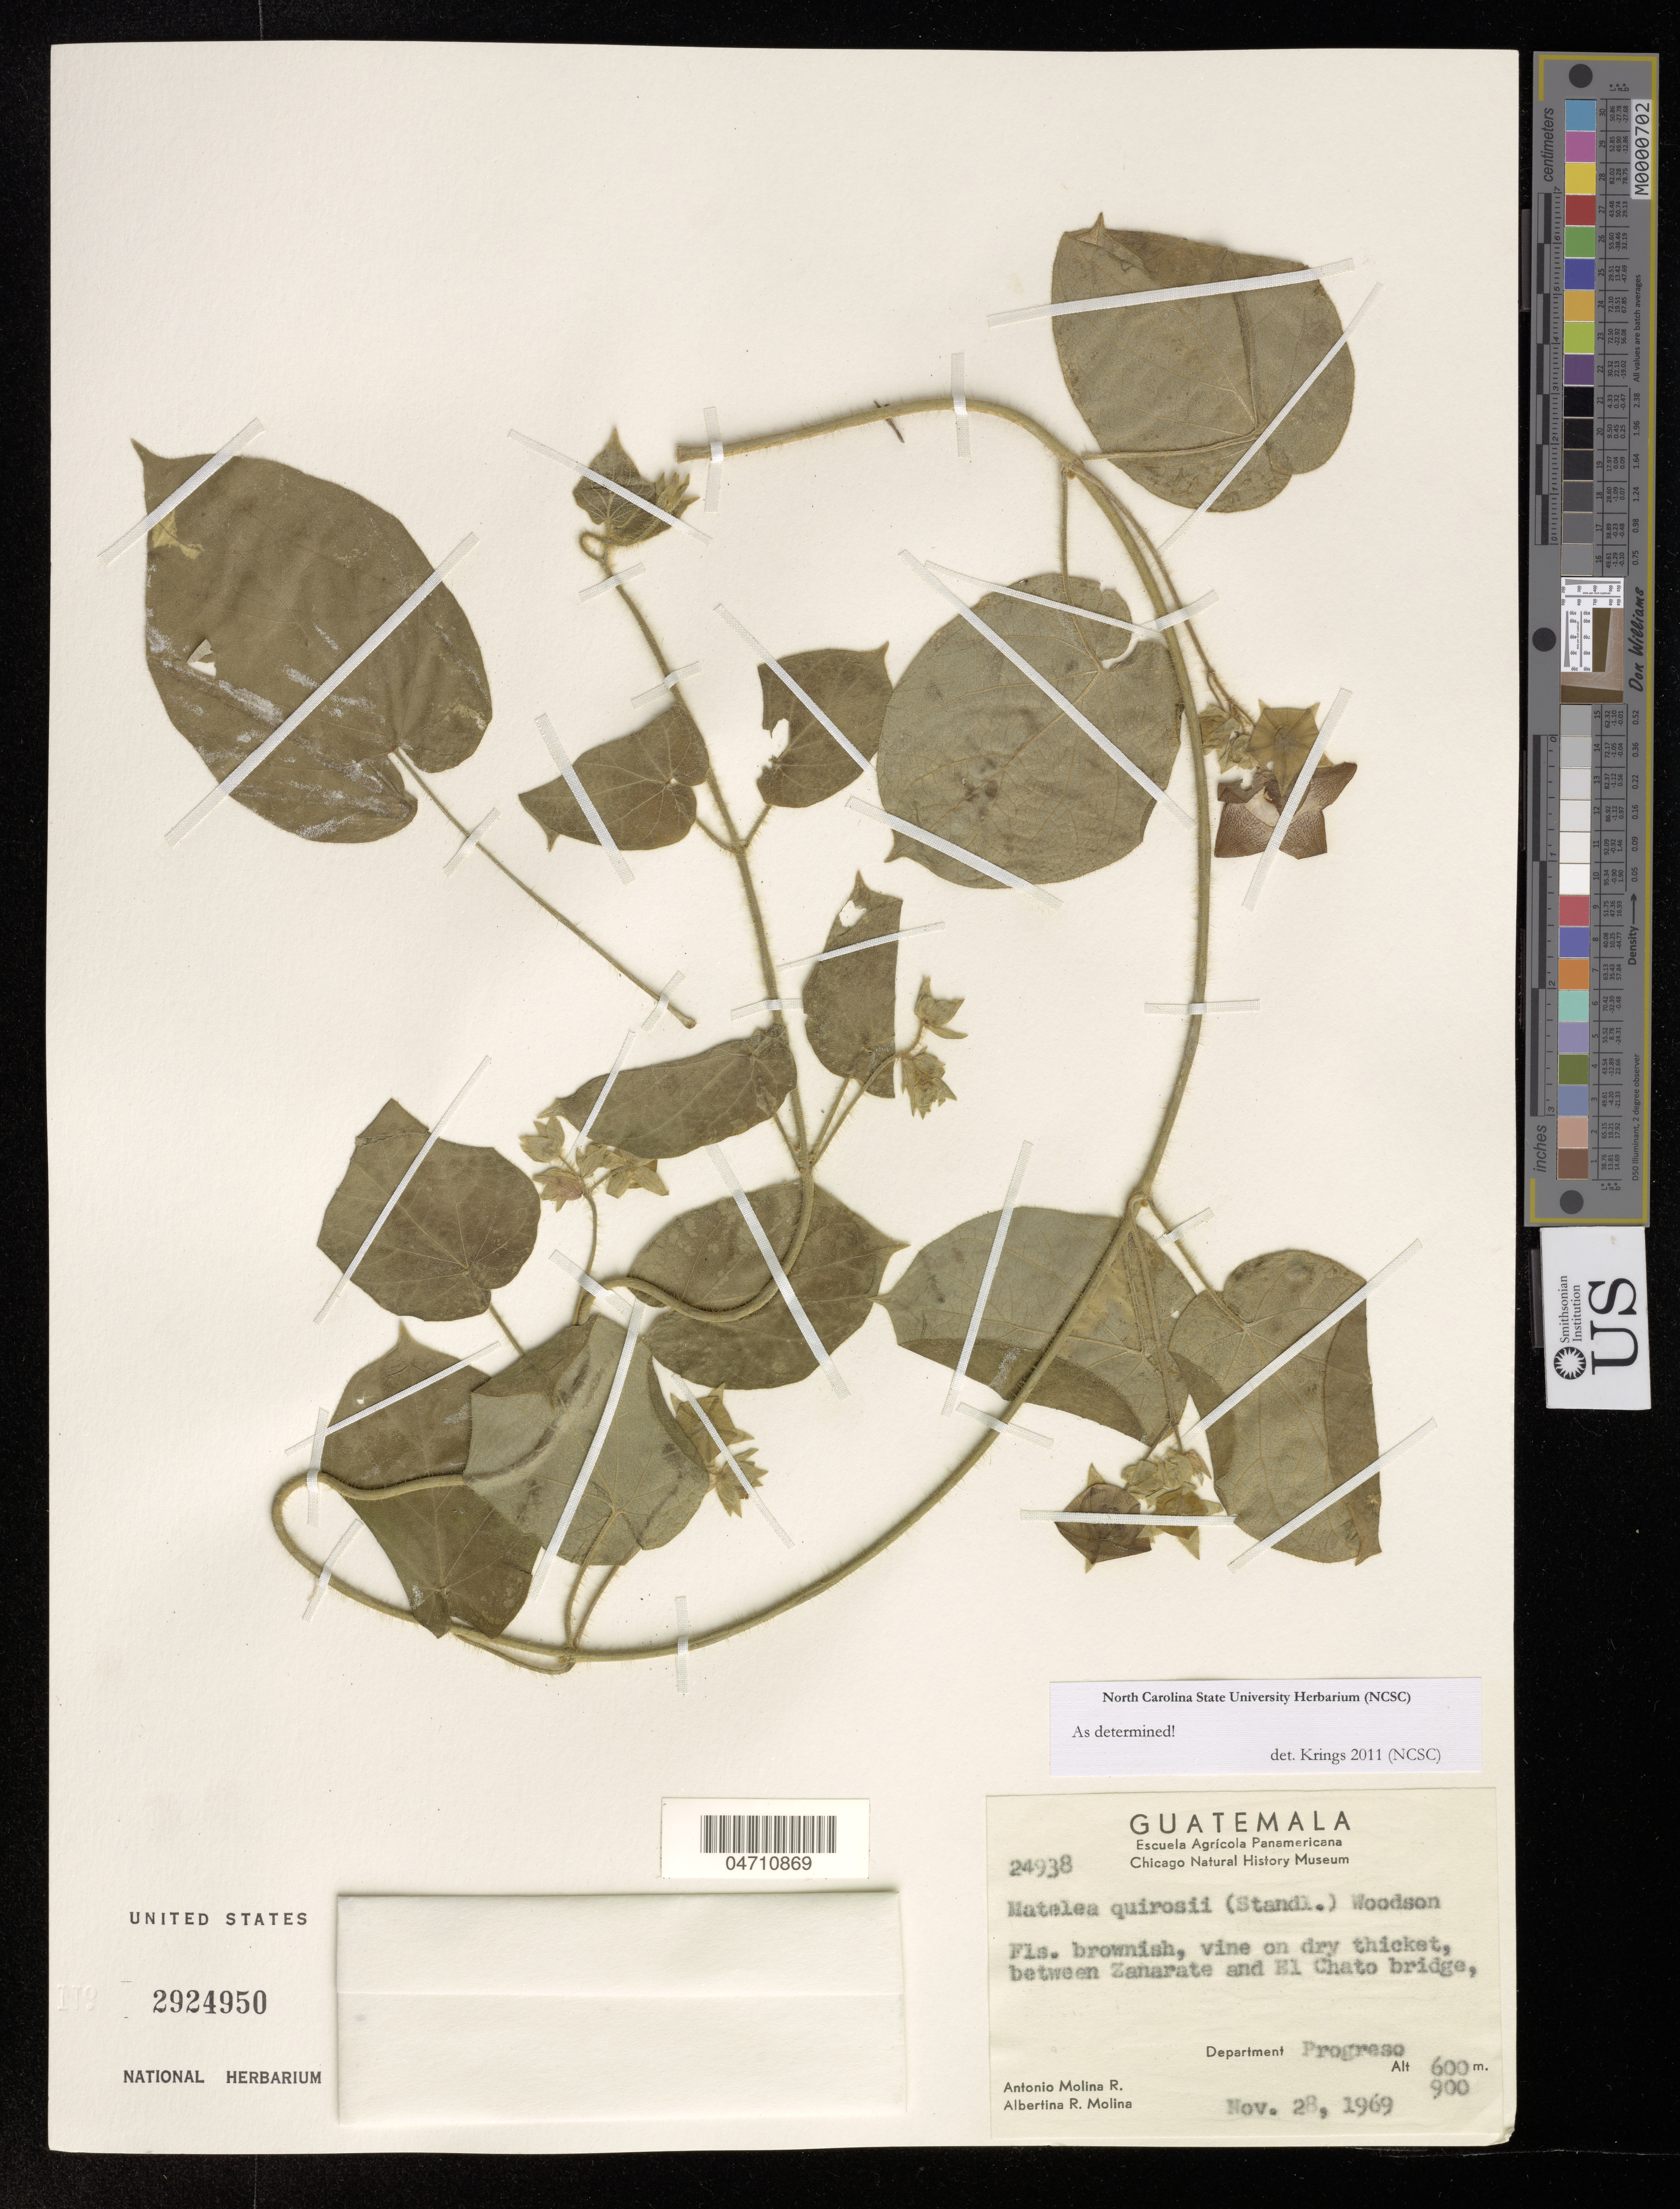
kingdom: Plantae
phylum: Tracheophyta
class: Magnoliopsida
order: Gentianales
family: Apocynaceae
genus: Matelea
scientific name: Matelea quirosii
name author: (Standl.) Woodson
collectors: A. Molina R. & A. R. Molina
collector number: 24938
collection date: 1969-11-28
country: Guatemala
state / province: El Progreso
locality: Fls. brownish, vine on dry thicket?, between Zanarate and El Chato bridge, Department Progreso.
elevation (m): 600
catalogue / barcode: US 2924950